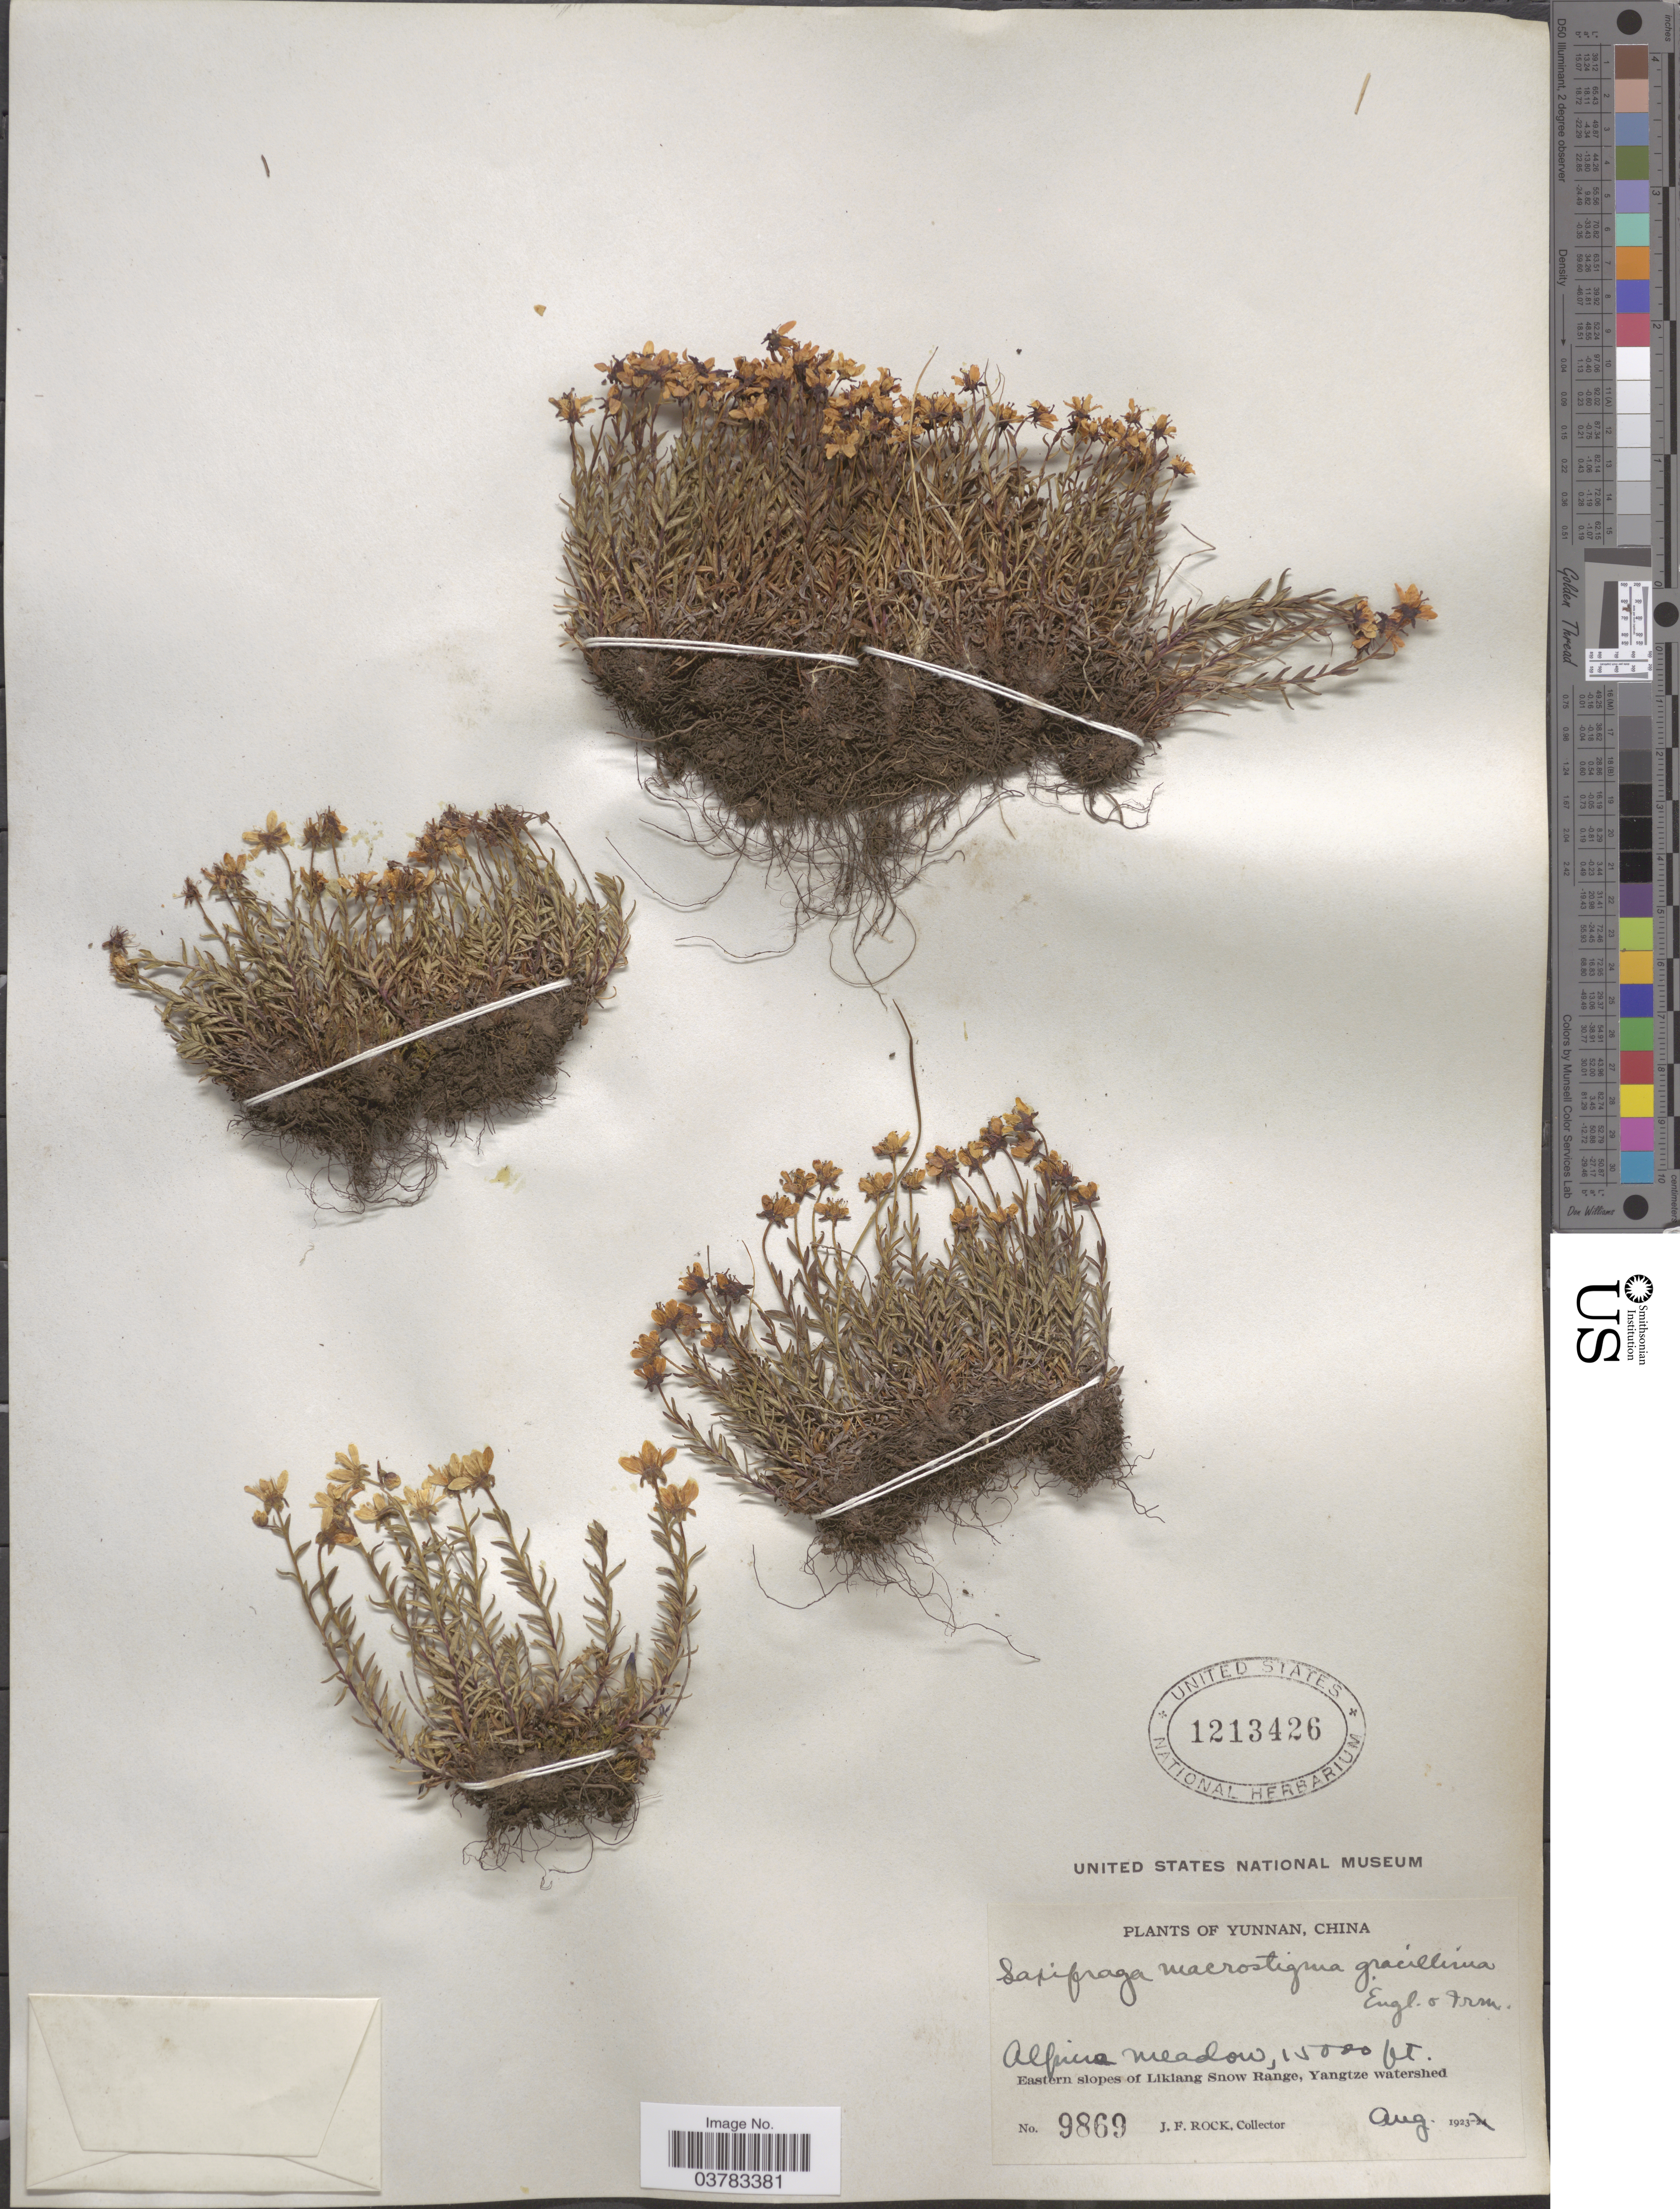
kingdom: Plantae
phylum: Tracheophyta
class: Magnoliopsida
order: Saxifragales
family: Saxifragaceae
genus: Saxifraga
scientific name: Saxifraga macrostigma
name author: Franch.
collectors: J. Rock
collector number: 9869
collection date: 1923-08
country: China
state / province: Yunnan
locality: Eastern slopes of Likiang Snow Range, Yangtze watershed.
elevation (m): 4572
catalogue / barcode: US 1213426